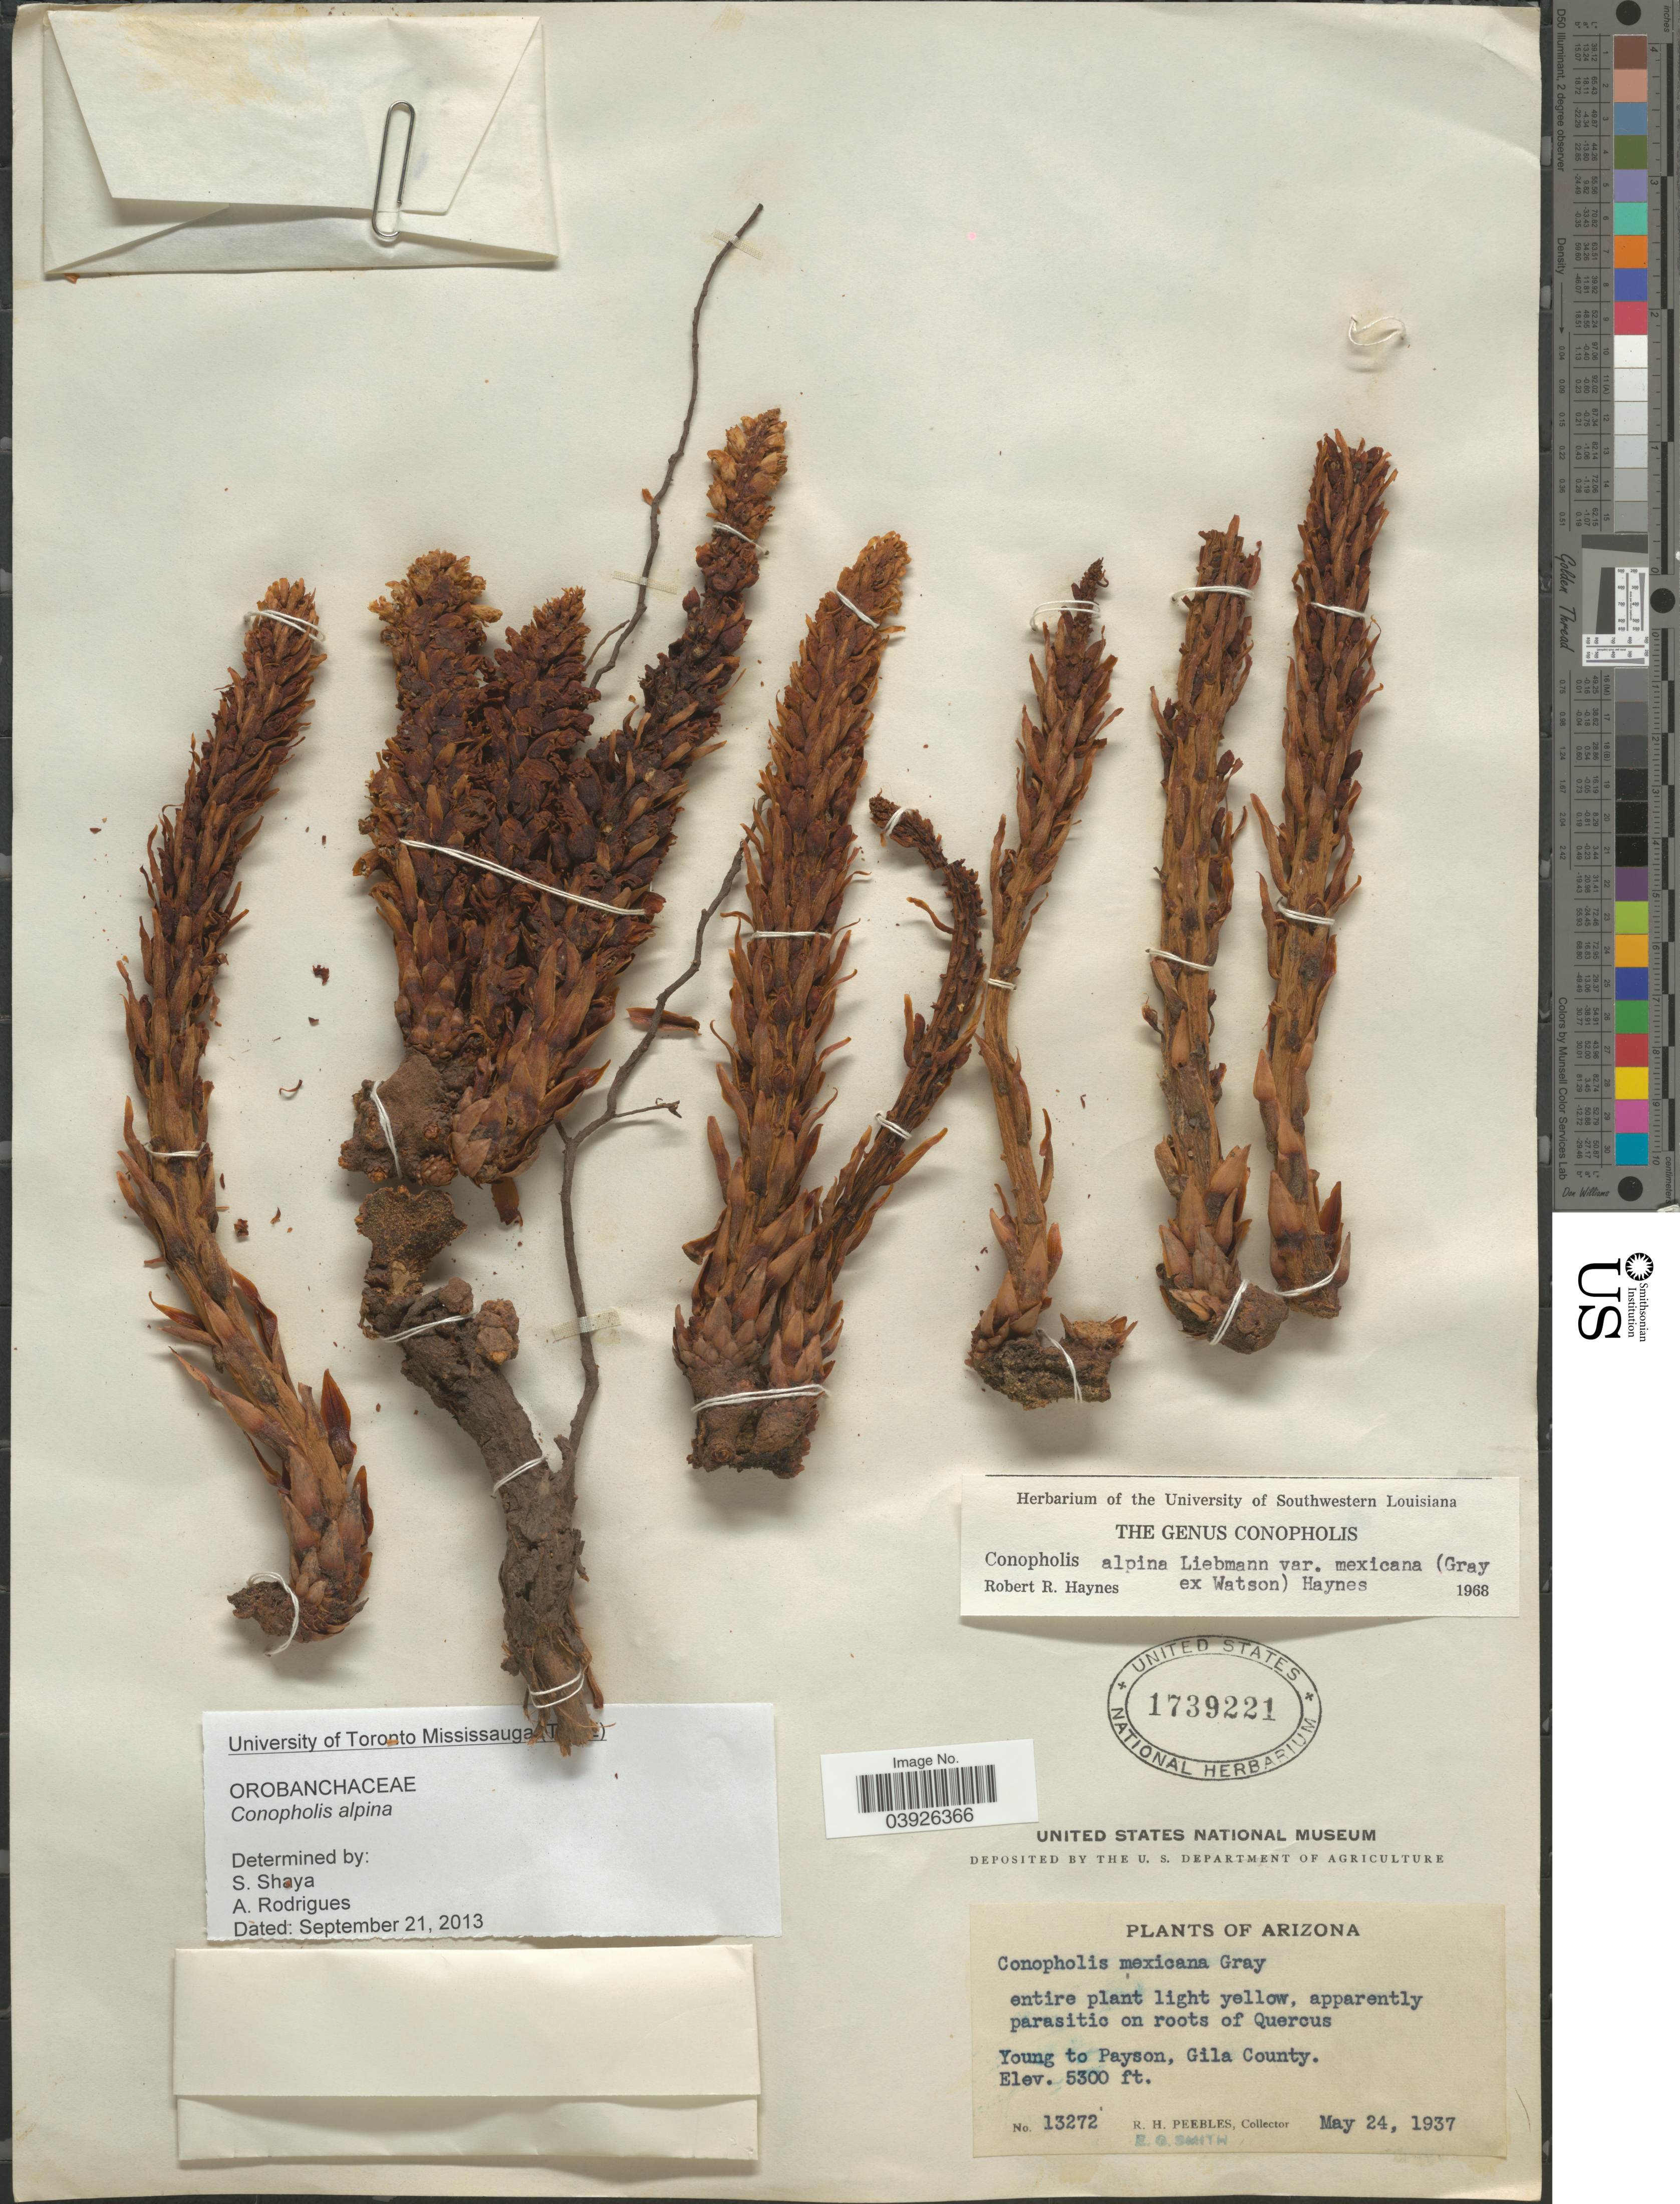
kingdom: Plantae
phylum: Tracheophyta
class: Magnoliopsida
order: Lamiales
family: Orobanchaceae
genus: Conopholis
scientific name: Conopholis alpina var. mexicana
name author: (A. Gray ex S. Watson) R.R. Haynes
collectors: R. H. Peebles & E. G. Smith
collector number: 13272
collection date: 1937-05-24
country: United States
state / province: Arizona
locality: Young to Payson, Gila County.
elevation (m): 1615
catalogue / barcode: US 1739221